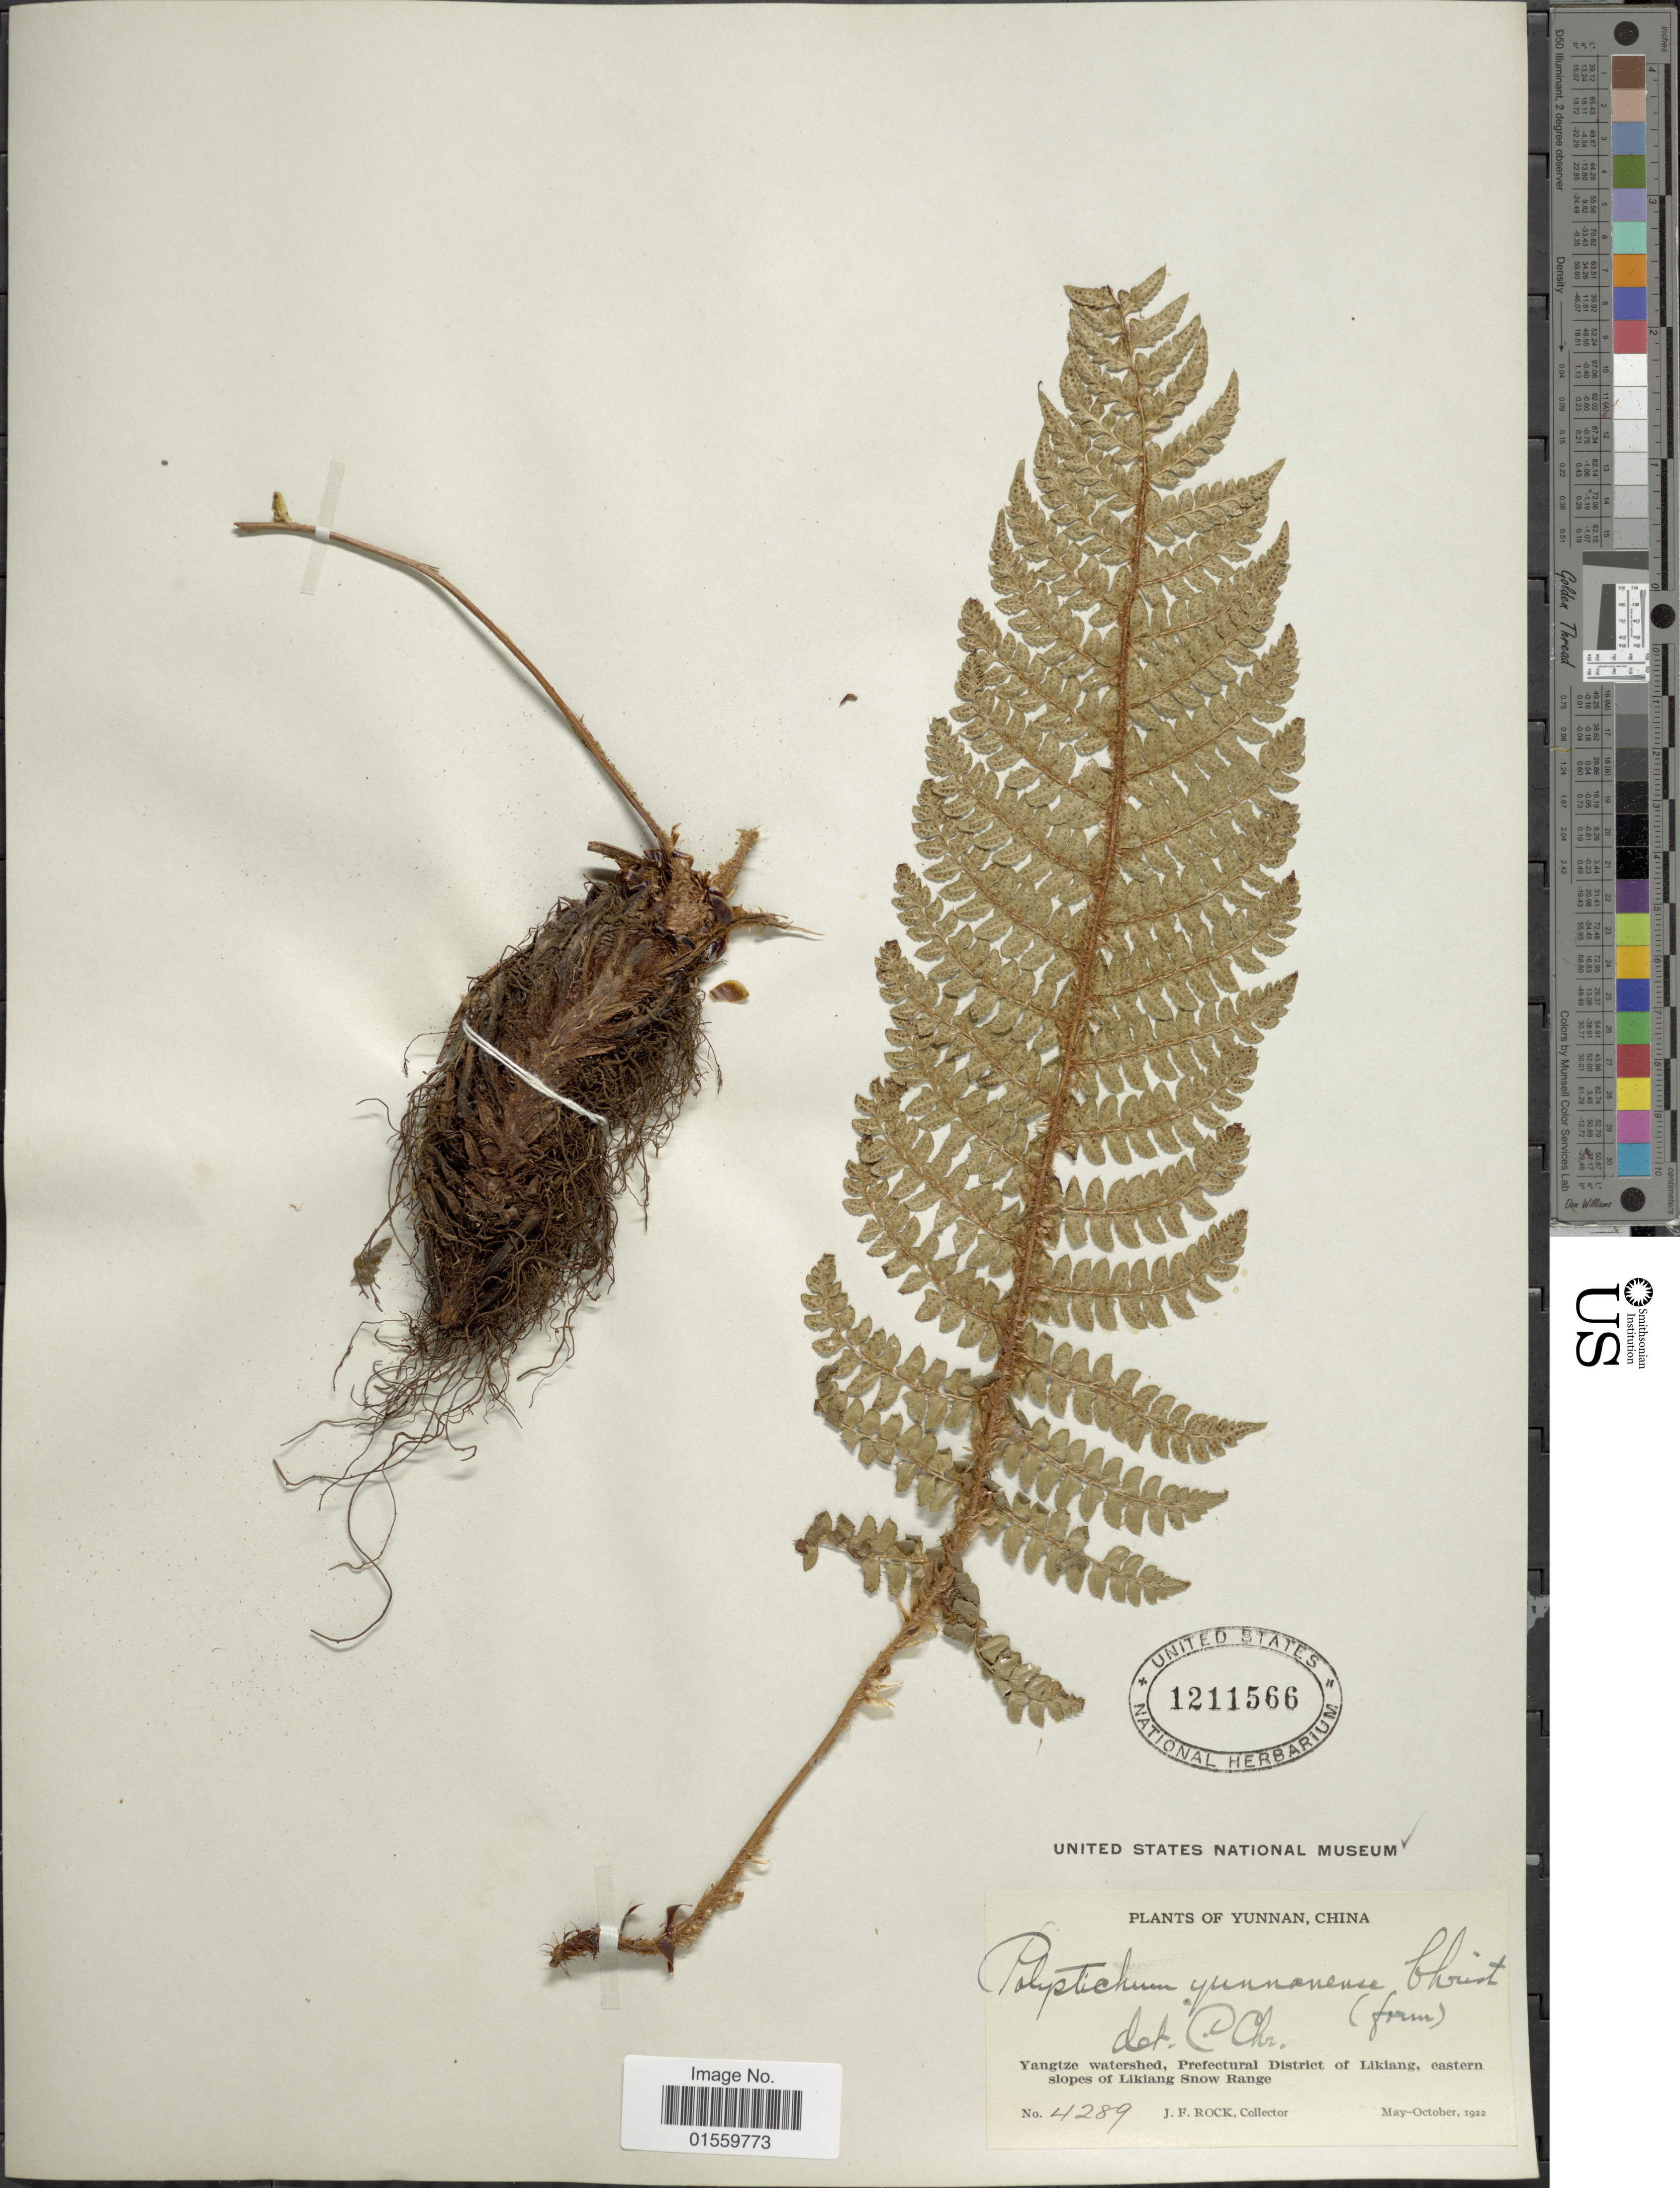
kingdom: Plantae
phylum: Tracheophyta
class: Polypodiopsida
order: Polypodiales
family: Dryopteridaceae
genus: Polystichum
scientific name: Polystichum yunnanense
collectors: J. Rock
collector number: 4289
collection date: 1922-05/1922-10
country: China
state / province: Yunnan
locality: Yangtze watershed, Prefectural District of Likiang, eastern slopes of Likiang Snow Range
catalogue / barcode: US 1211566